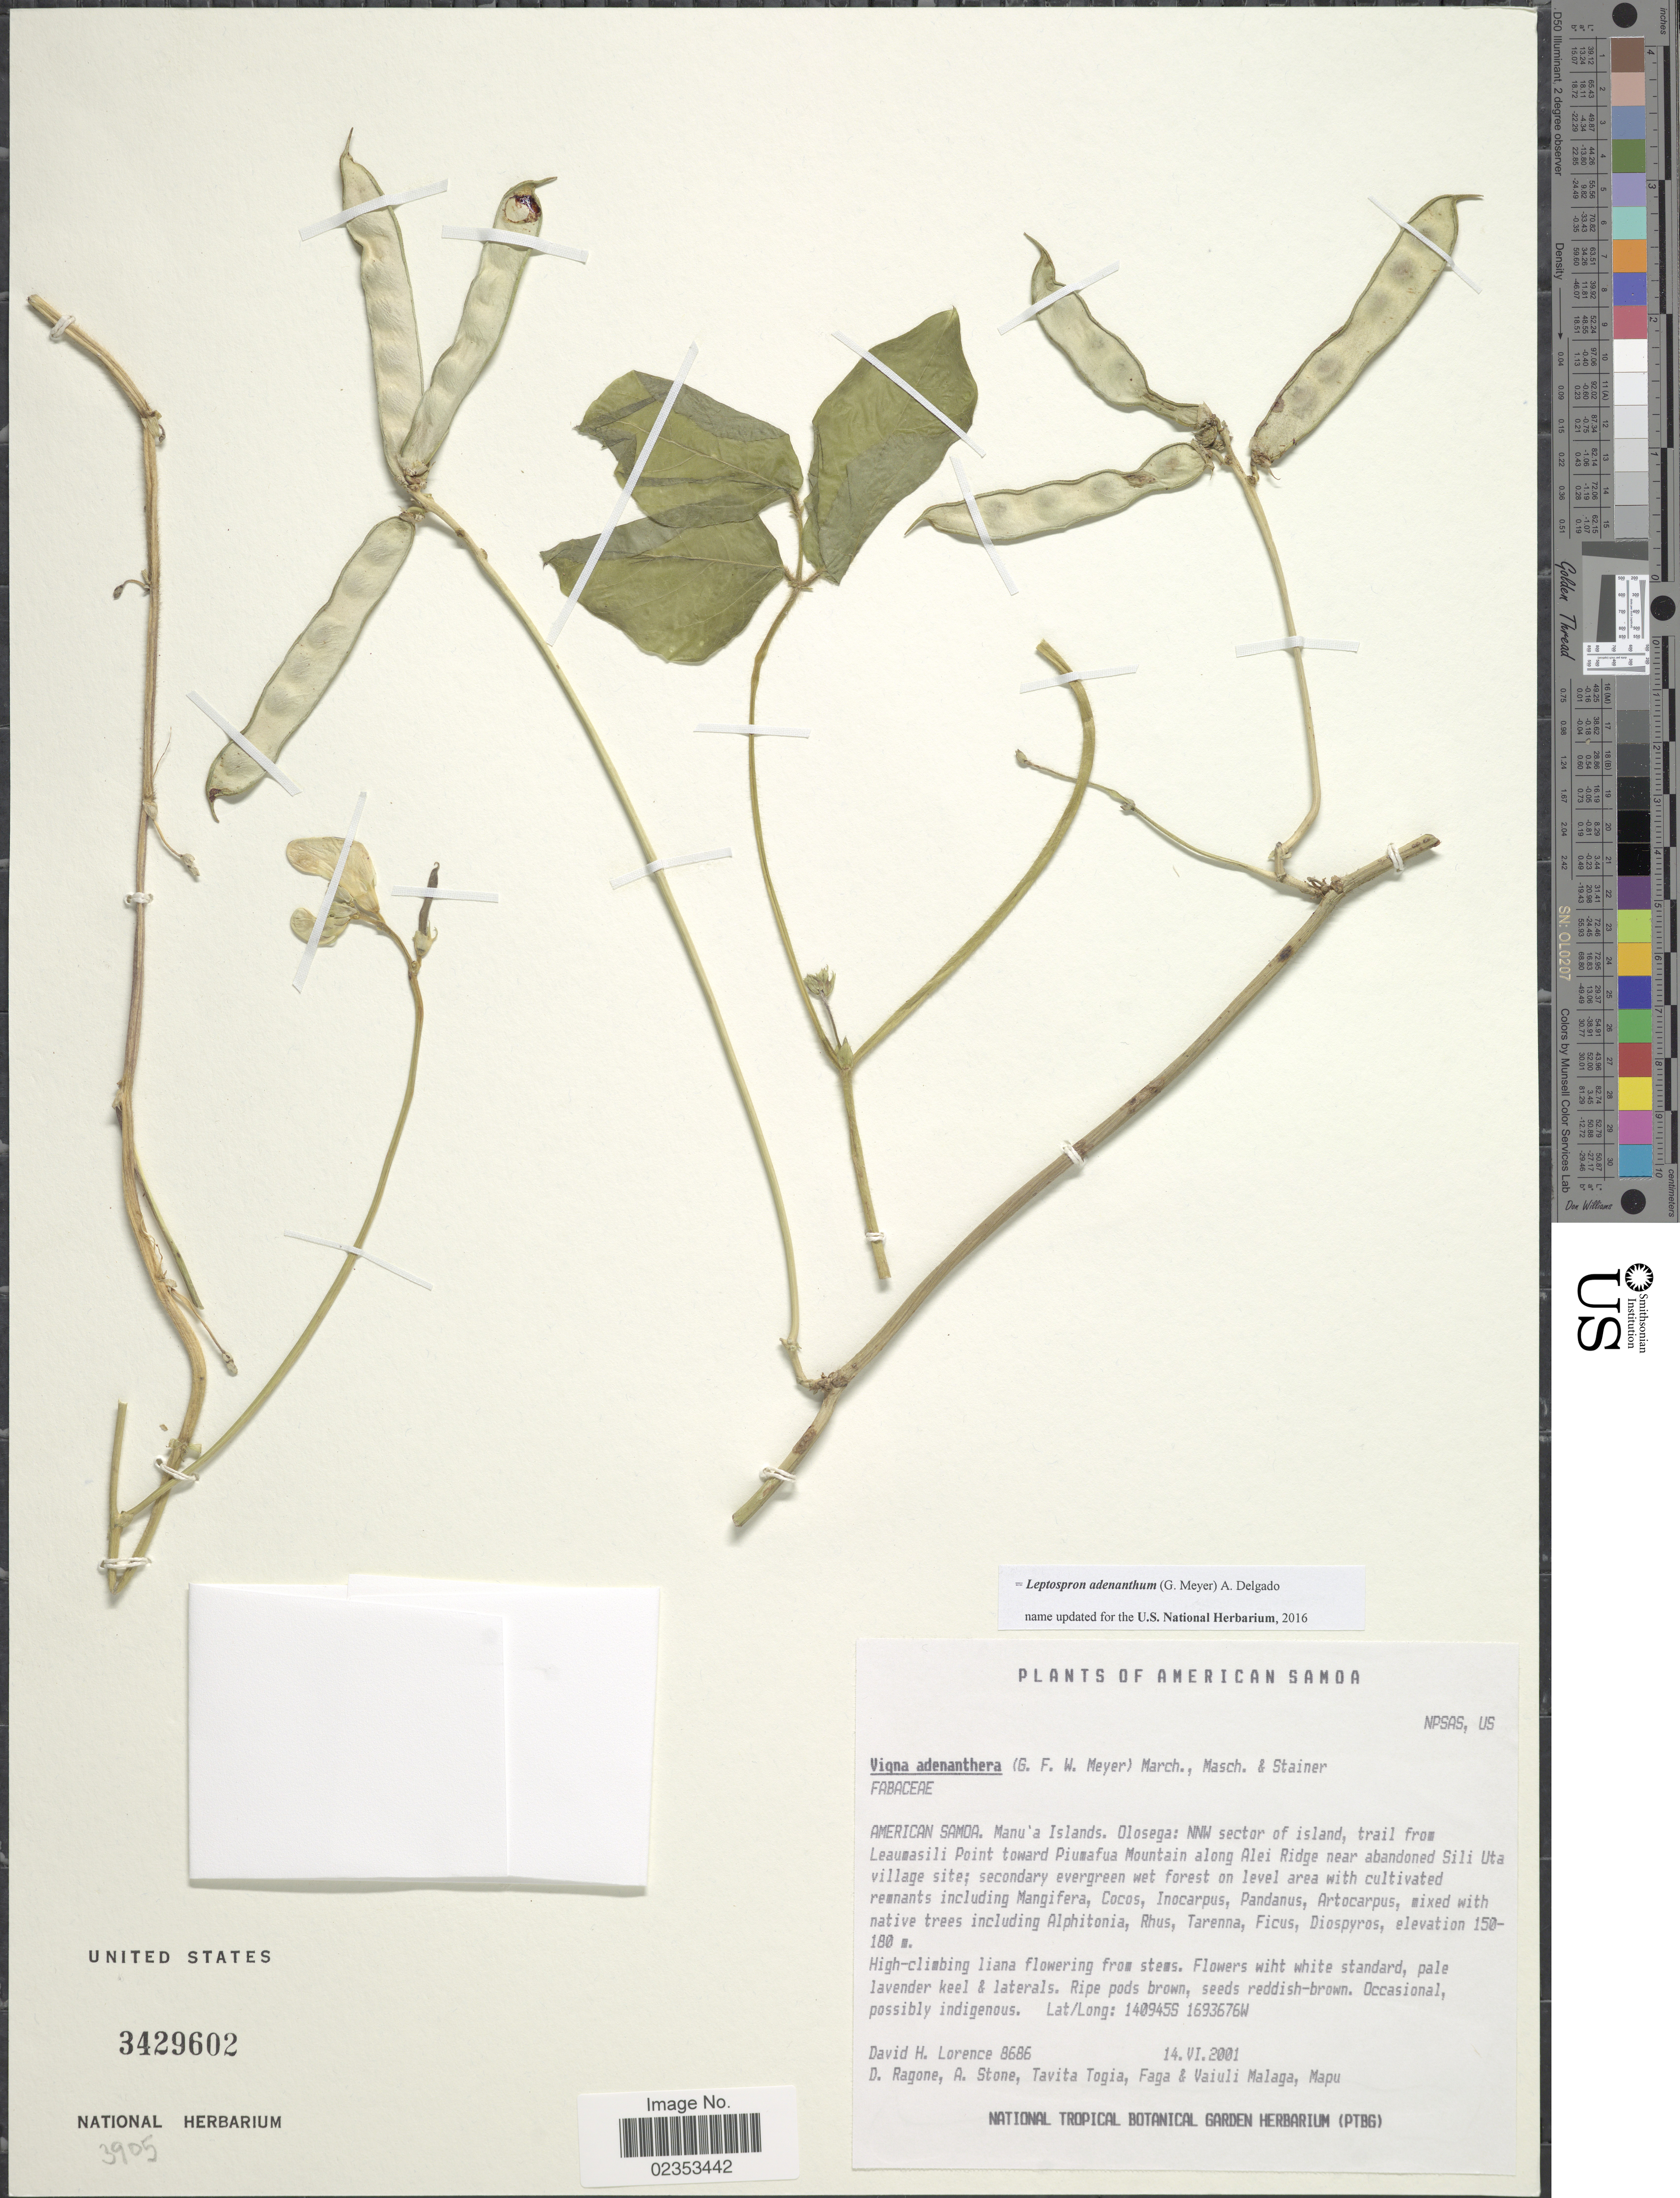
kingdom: Plantae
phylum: Tracheophyta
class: Magnoliopsida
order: Fabales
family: Fabaceae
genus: Leptospron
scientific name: Leptospron adenanthum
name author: (G. Mey.) A. Delgado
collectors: D. Lorence, D. Ragone, A. Johnstone, T. Togia & et al.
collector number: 8686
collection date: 2001-06-14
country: American Samoa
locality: Manu'a Islands, Olosega: NNW sector of island, trail from Leaumasili Point toward Piumafua Mountain along Alei Ridge near abandoned Sili Uta village site, on level area with cultivated remnants.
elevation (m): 150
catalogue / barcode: US 3429602